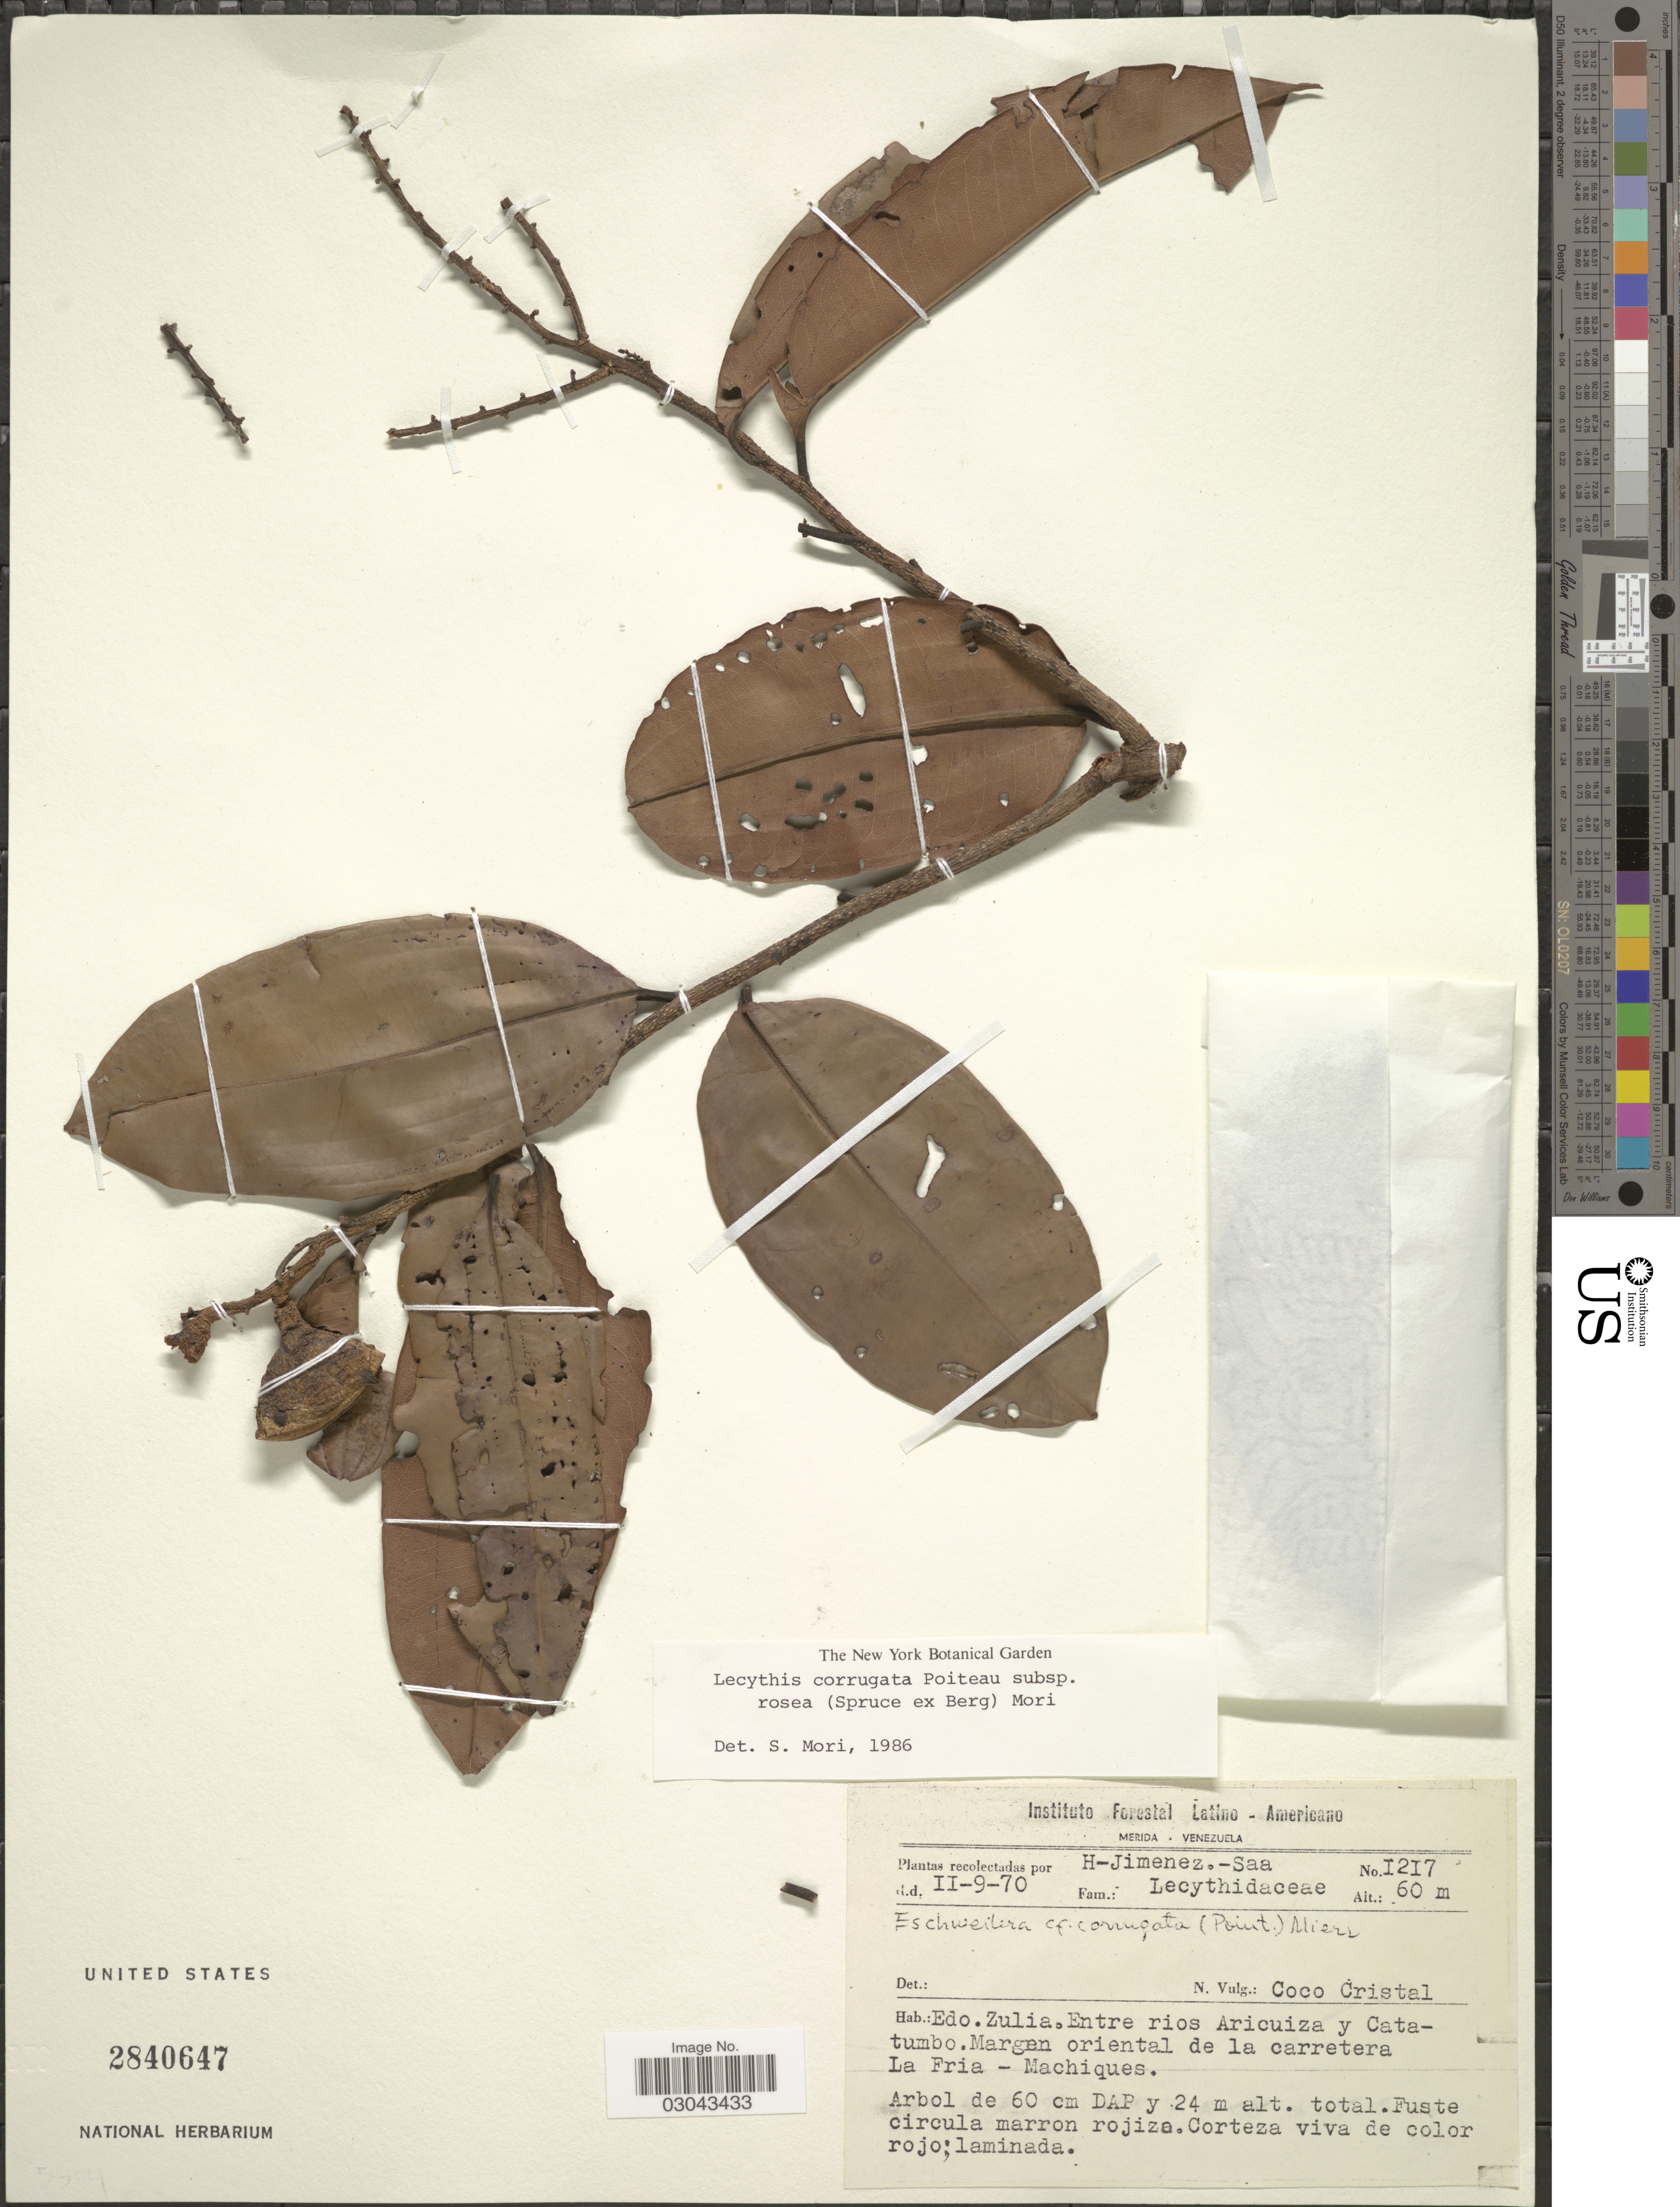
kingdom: Plantae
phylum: Tracheophyta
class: Magnoliopsida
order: Ericales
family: Lecythidaceae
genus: Lecythis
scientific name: Lecythis corrugata subsp. rosea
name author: (O. Berg) S.A. Mori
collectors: H. Jiménez-Saa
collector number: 1217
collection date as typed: Transcribed d/m/y: 11/9/70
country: Venezuela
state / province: Zulia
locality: Entre rios Aricuiza y Catatumbo. Margen oriental de la carretera La Fria-Machiques.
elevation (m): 60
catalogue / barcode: US 2840647